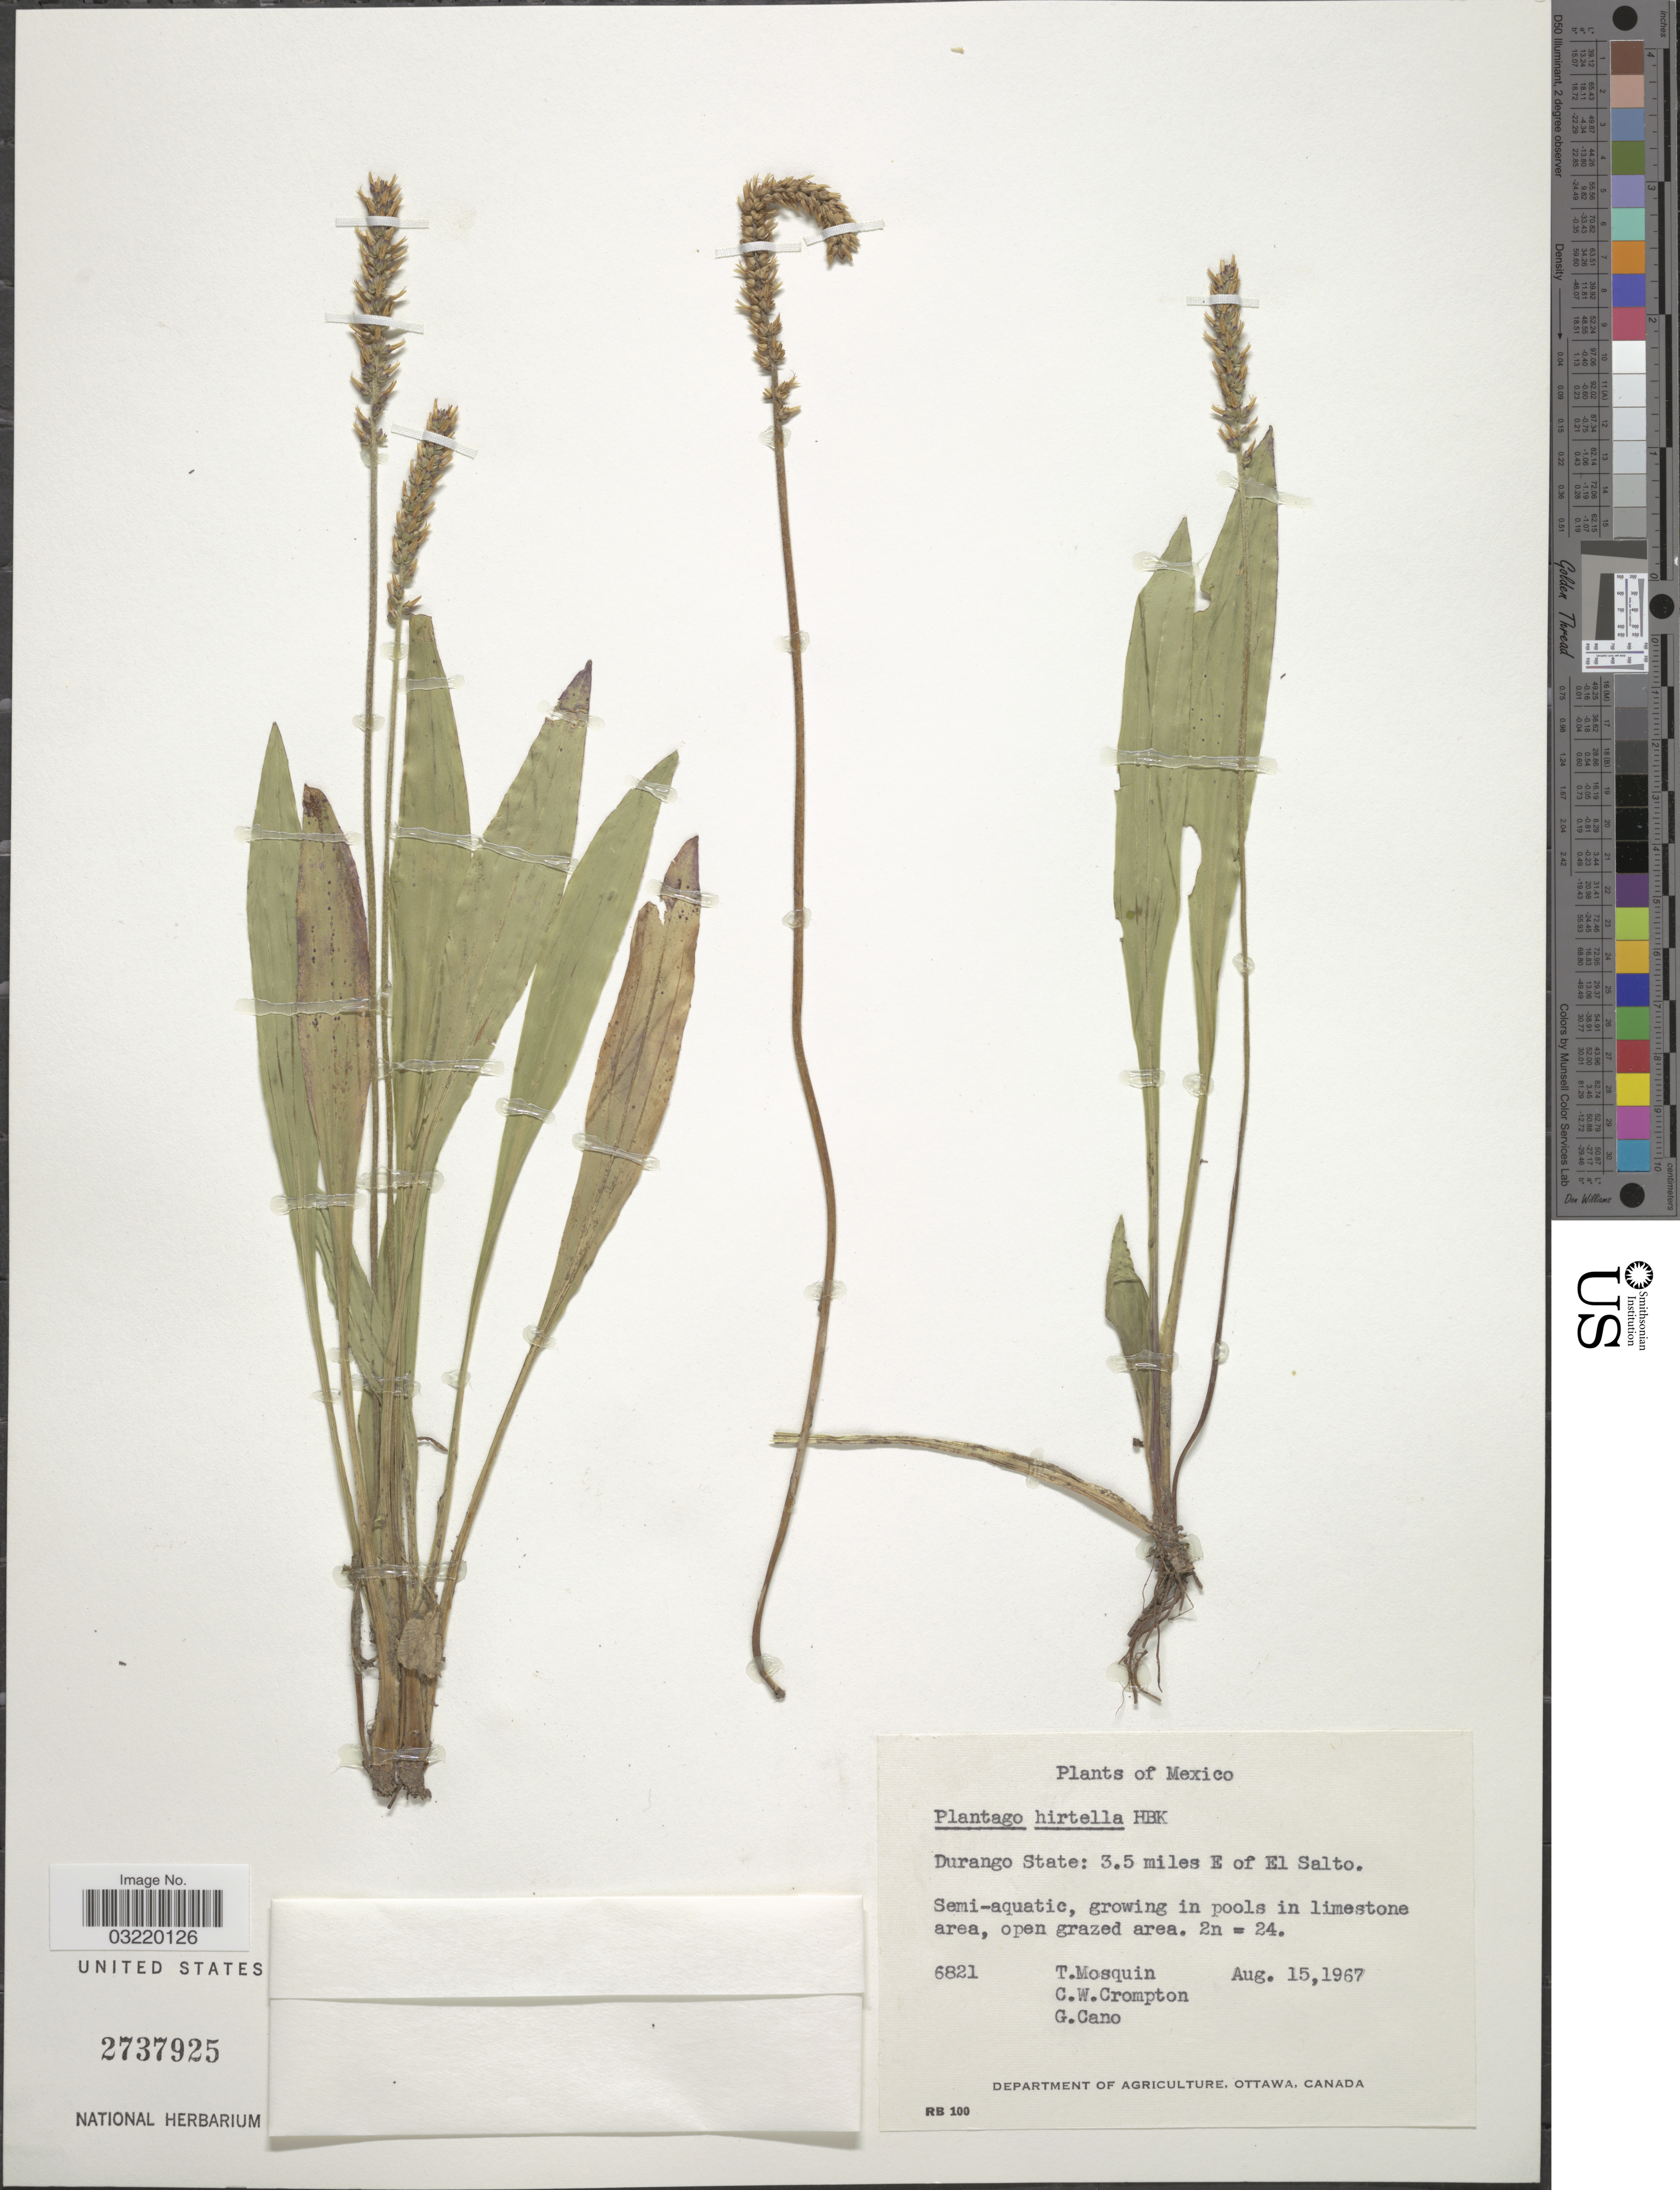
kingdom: Plantae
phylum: Tracheophyta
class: Magnoliopsida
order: Lamiales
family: Plantaginaceae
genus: Plantago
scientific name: Plantago australis subsp. hirtella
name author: (Kunth) Rahn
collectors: T. Mosquin, C. W. Crompton & G. Cano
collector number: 6821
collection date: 1967-08-15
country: Mexico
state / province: Durango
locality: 3.5 miles E of El Salto.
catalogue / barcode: US 2737925